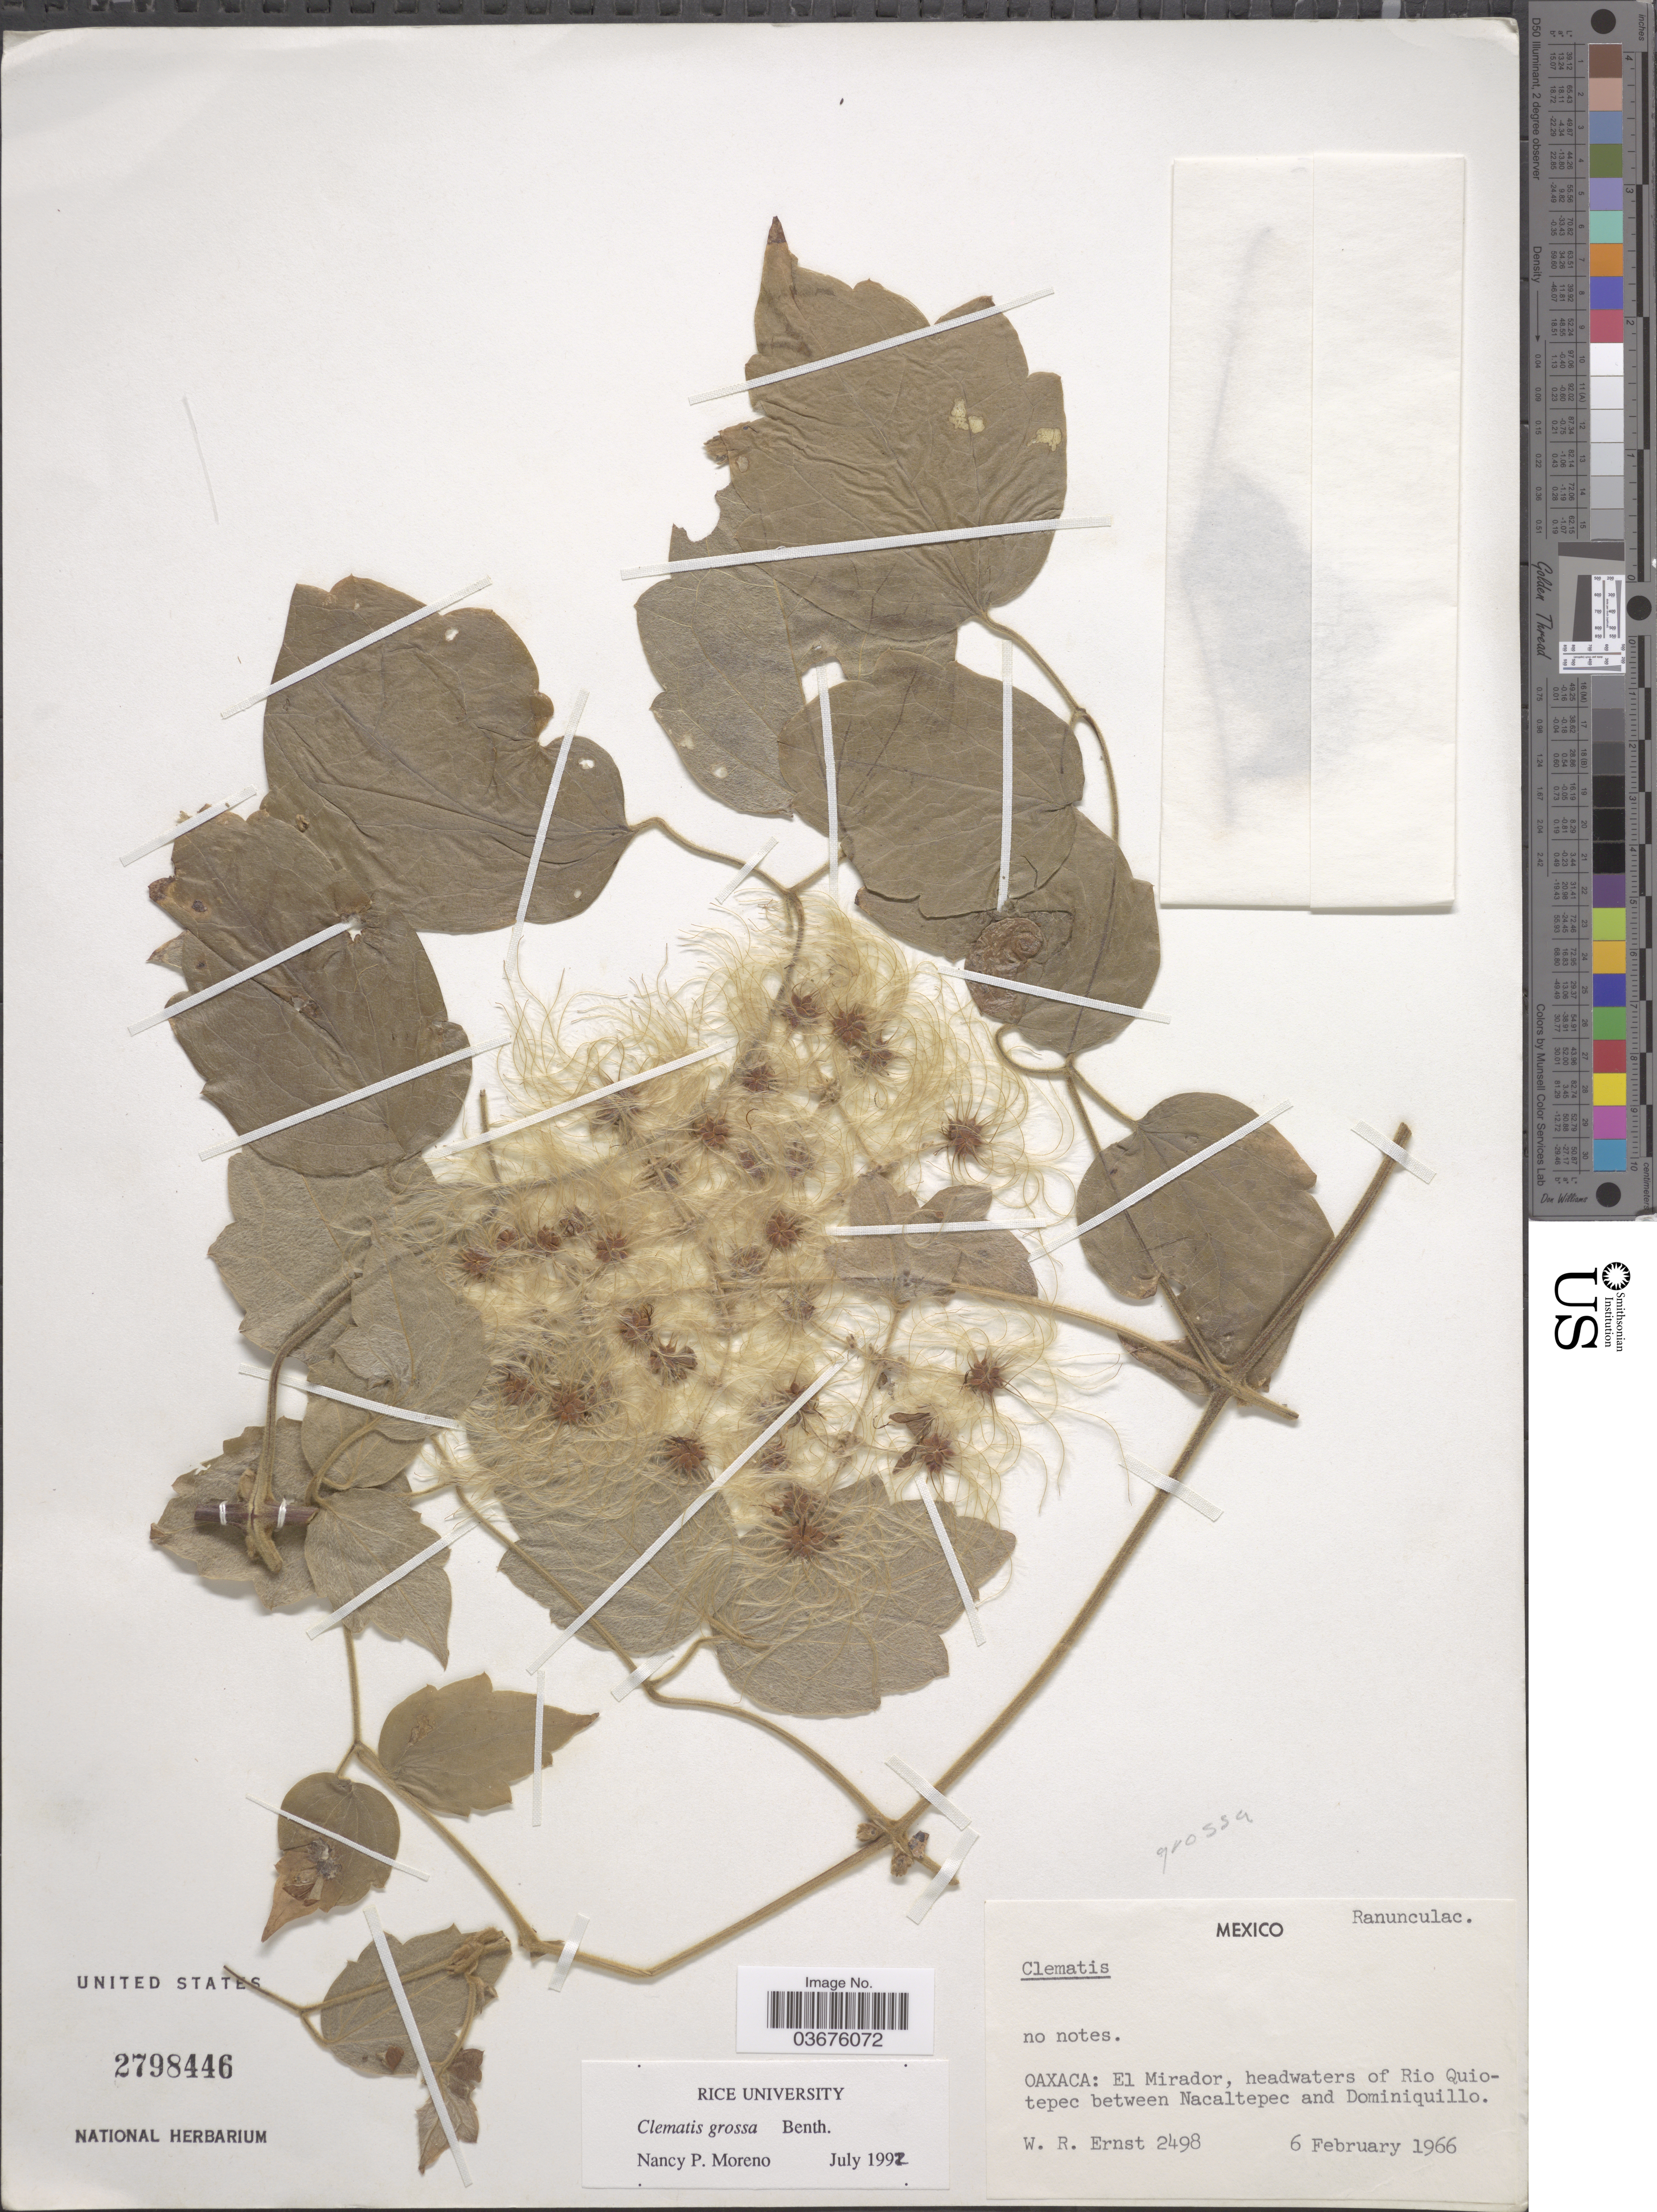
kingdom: Plantae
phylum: Tracheophyta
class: Magnoliopsida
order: Ranunculales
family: Ranunculaceae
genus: Clematis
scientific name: Clematis grossa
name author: Benth.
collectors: W. R. Ernst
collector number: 2498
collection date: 1966-02-06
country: Mexico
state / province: Oaxaca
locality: El Mirador, headwaters of Rio Quiotepec between Nacaltepec and Dominiquillo.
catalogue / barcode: US 2798446